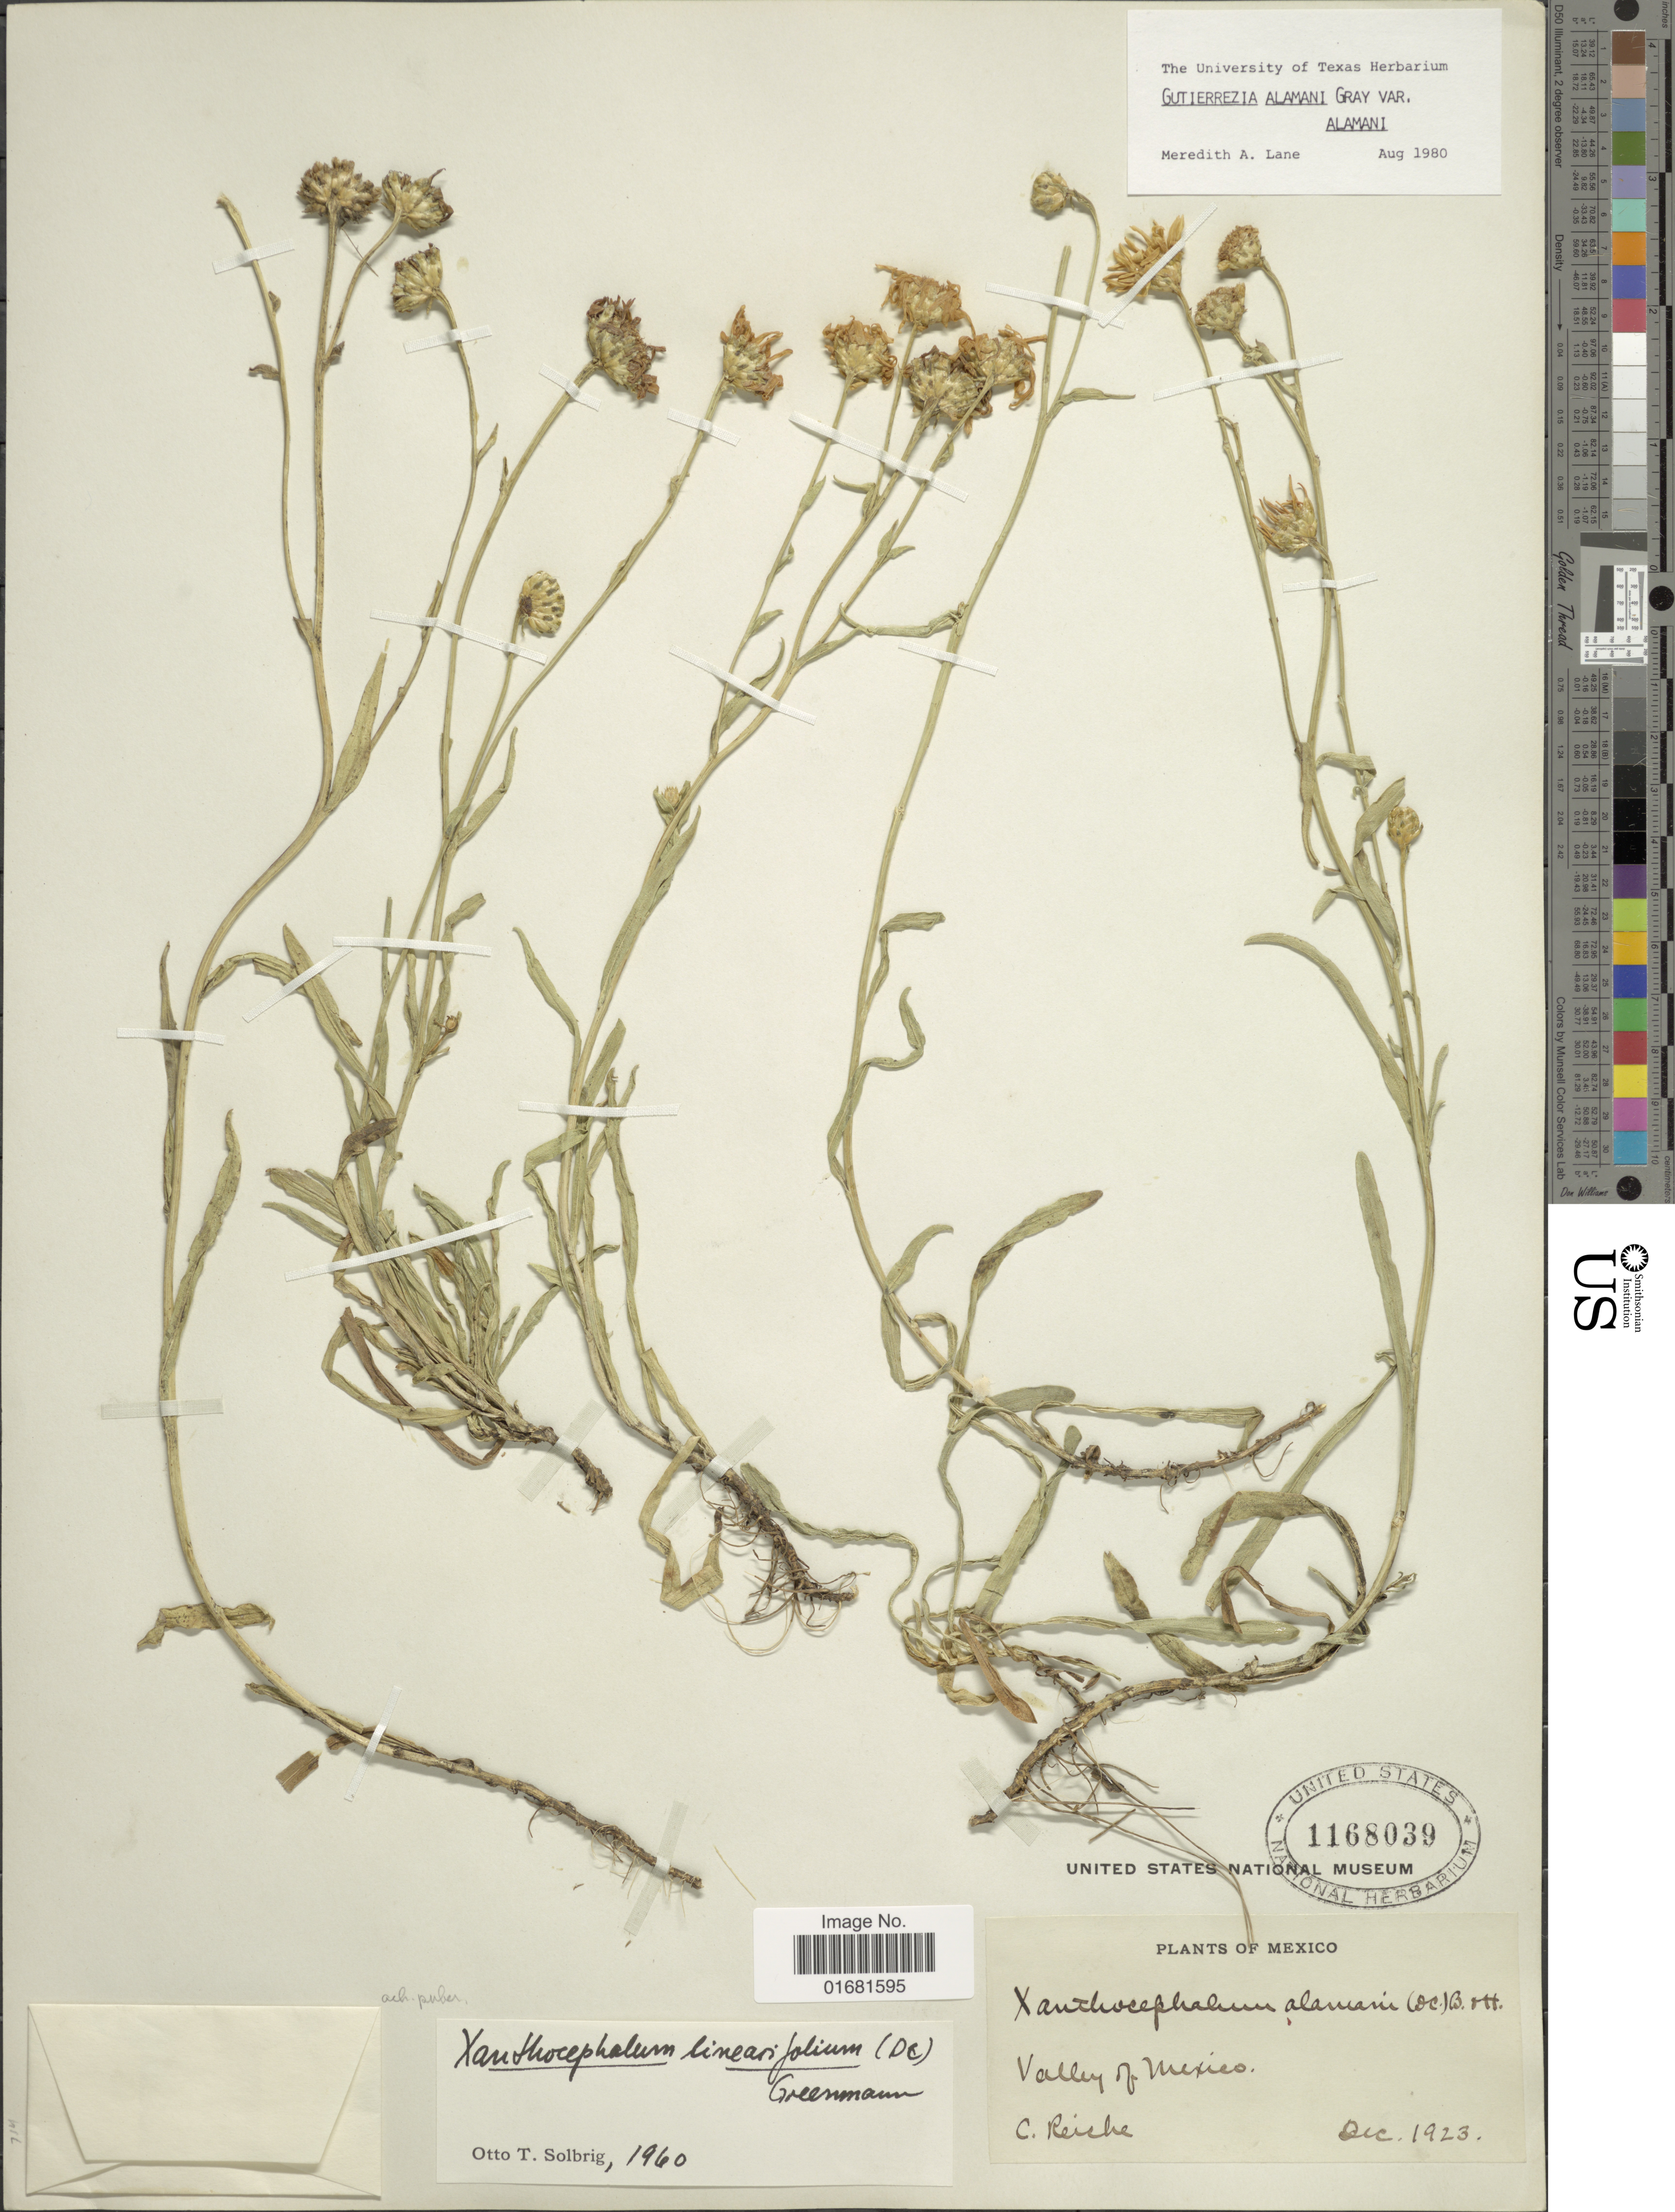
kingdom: Plantae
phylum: Tracheophyta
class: Magnoliopsida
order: Asterales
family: Asteraceae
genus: Gutierrezia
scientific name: Gutierrezia alamanii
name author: A. Gray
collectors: Reiche, C.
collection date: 1923-12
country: Mexico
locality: Valley of México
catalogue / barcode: US 1168039